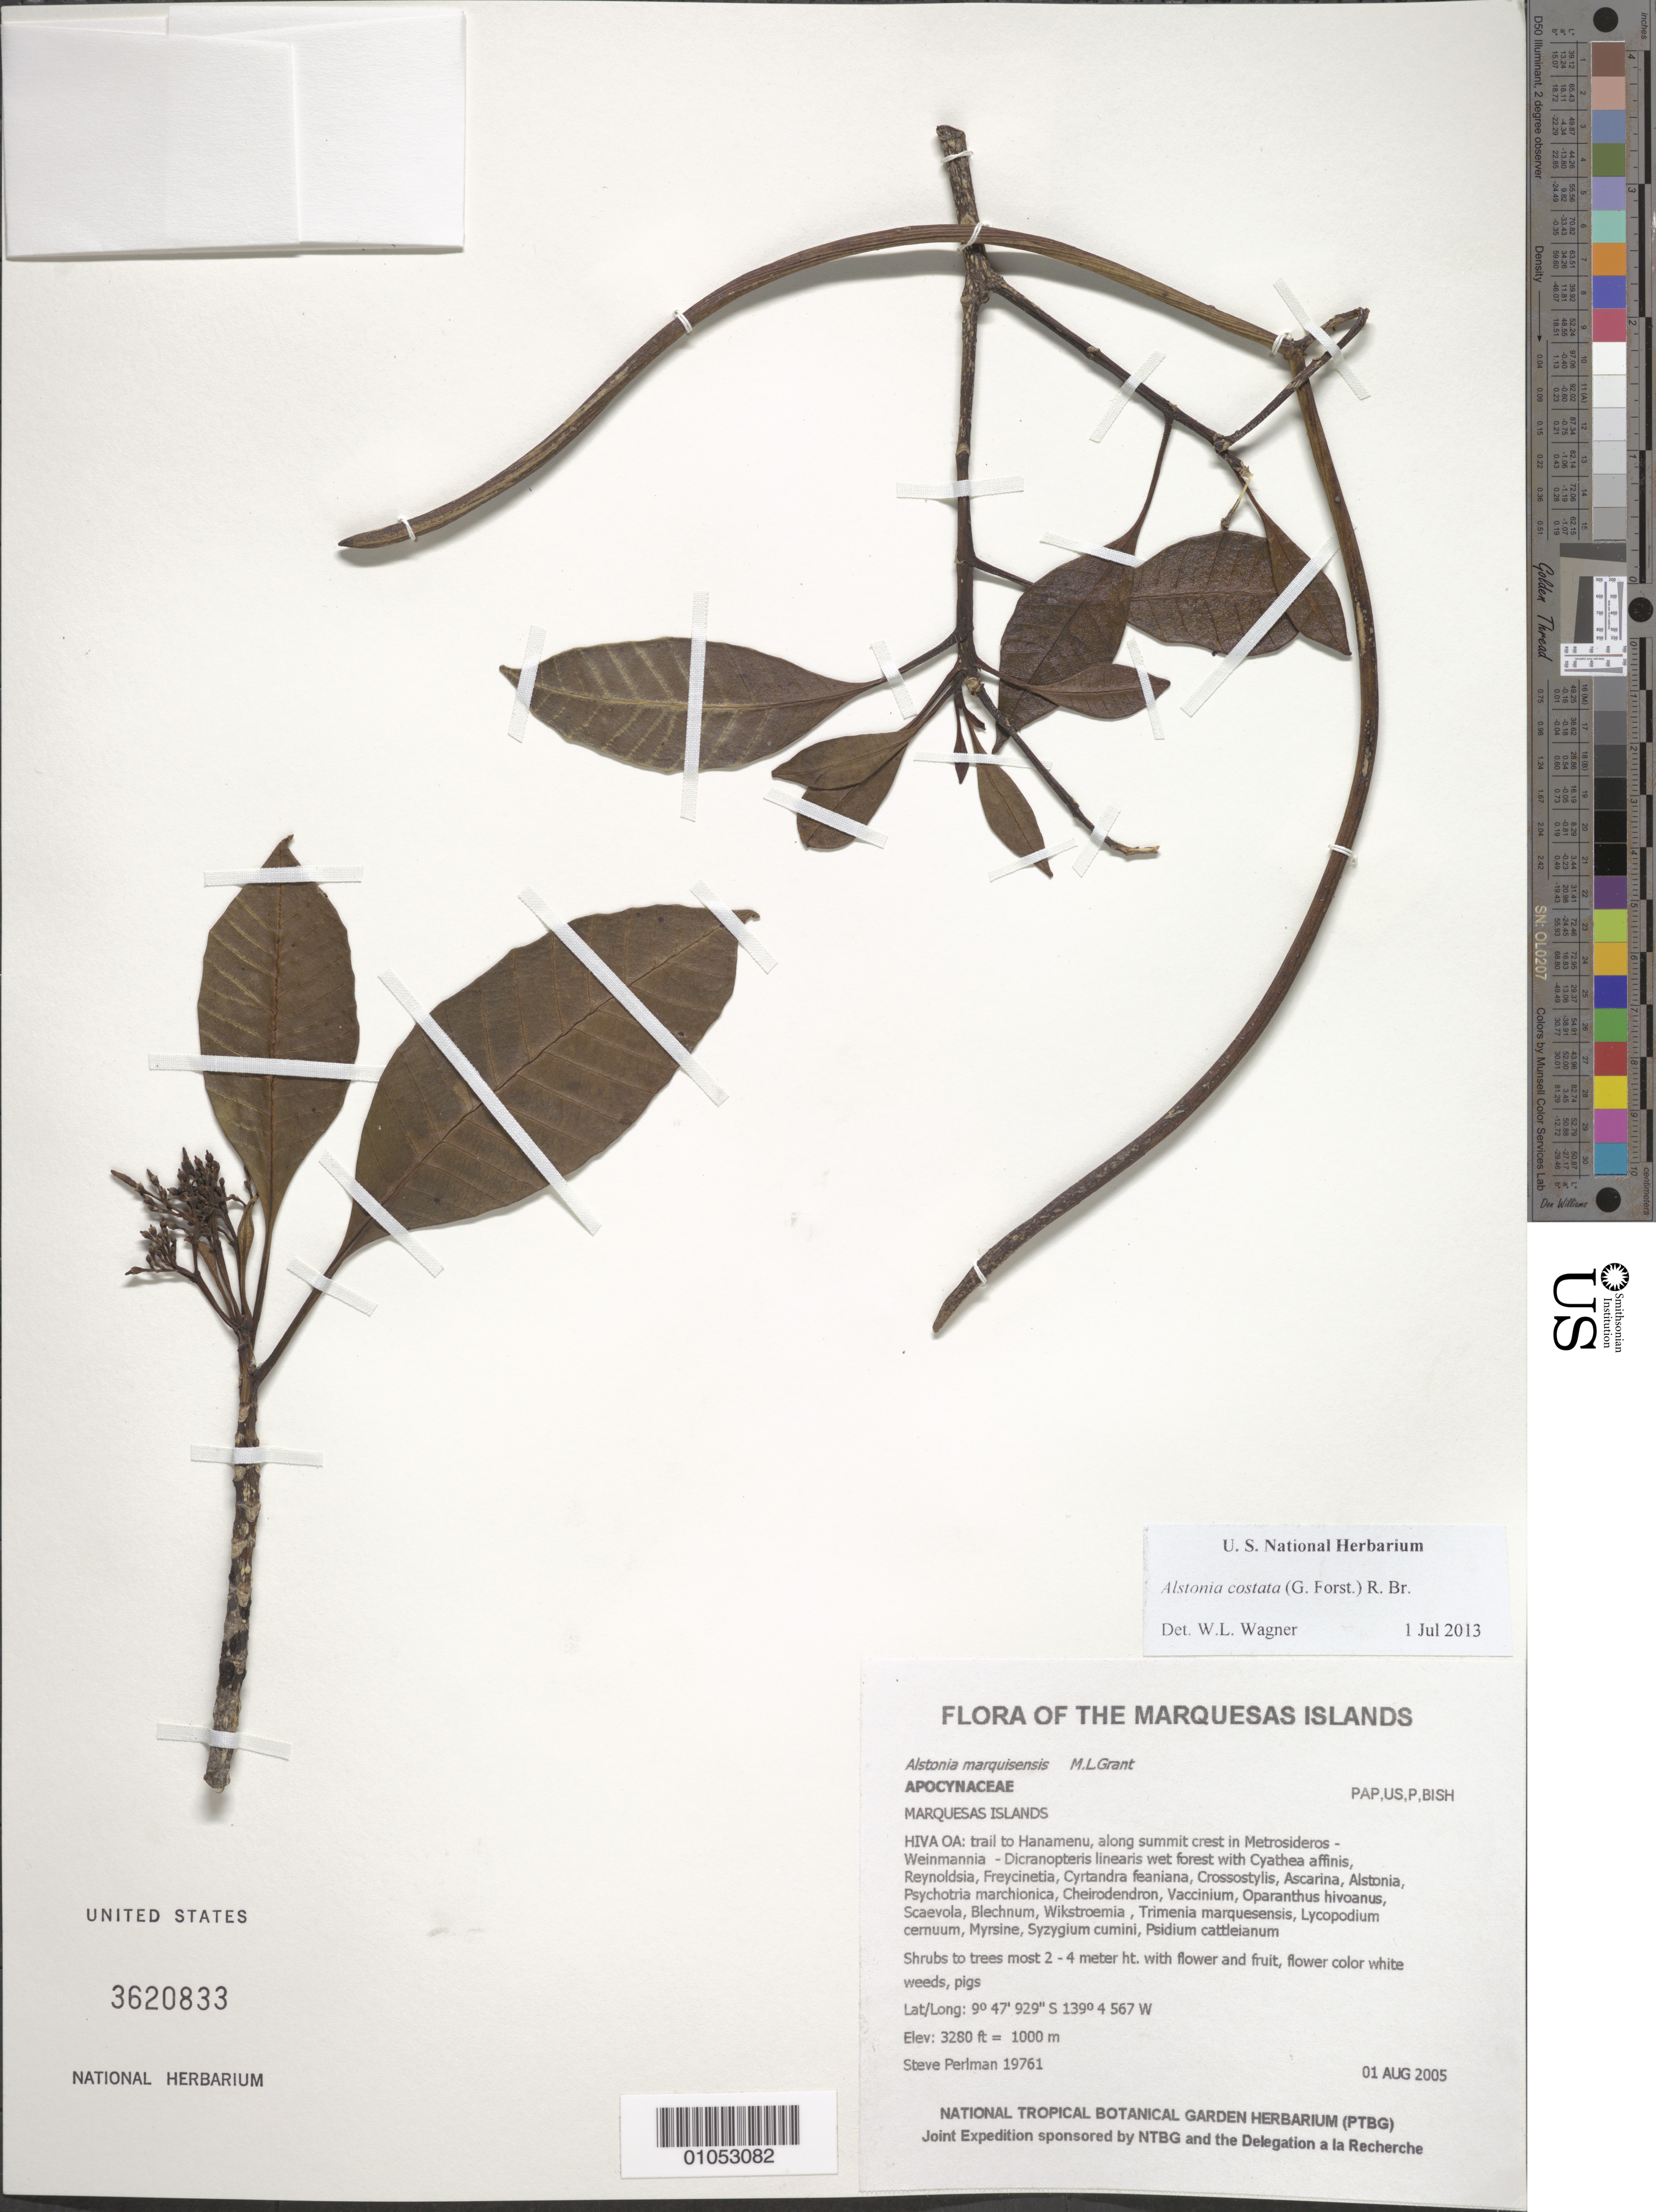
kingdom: Plantae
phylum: Tracheophyta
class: Magnoliopsida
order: Gentianales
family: Apocynaceae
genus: Alstonia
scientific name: Alstonia costata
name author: (G. Forst.) R. Br.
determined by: Lorence, David H., (PTBG), National Tropical Botanical Garden (UNITED STATES)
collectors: S. P. Perlman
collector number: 19761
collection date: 2005-08-01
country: French Polynesia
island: Hiva Oa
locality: Trail to Hanamenu, along summit crest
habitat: Metrosideros-Weinmannia-Dicranopteris linearis wet forest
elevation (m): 1000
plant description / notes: Weeds and pigs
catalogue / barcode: US 3620833